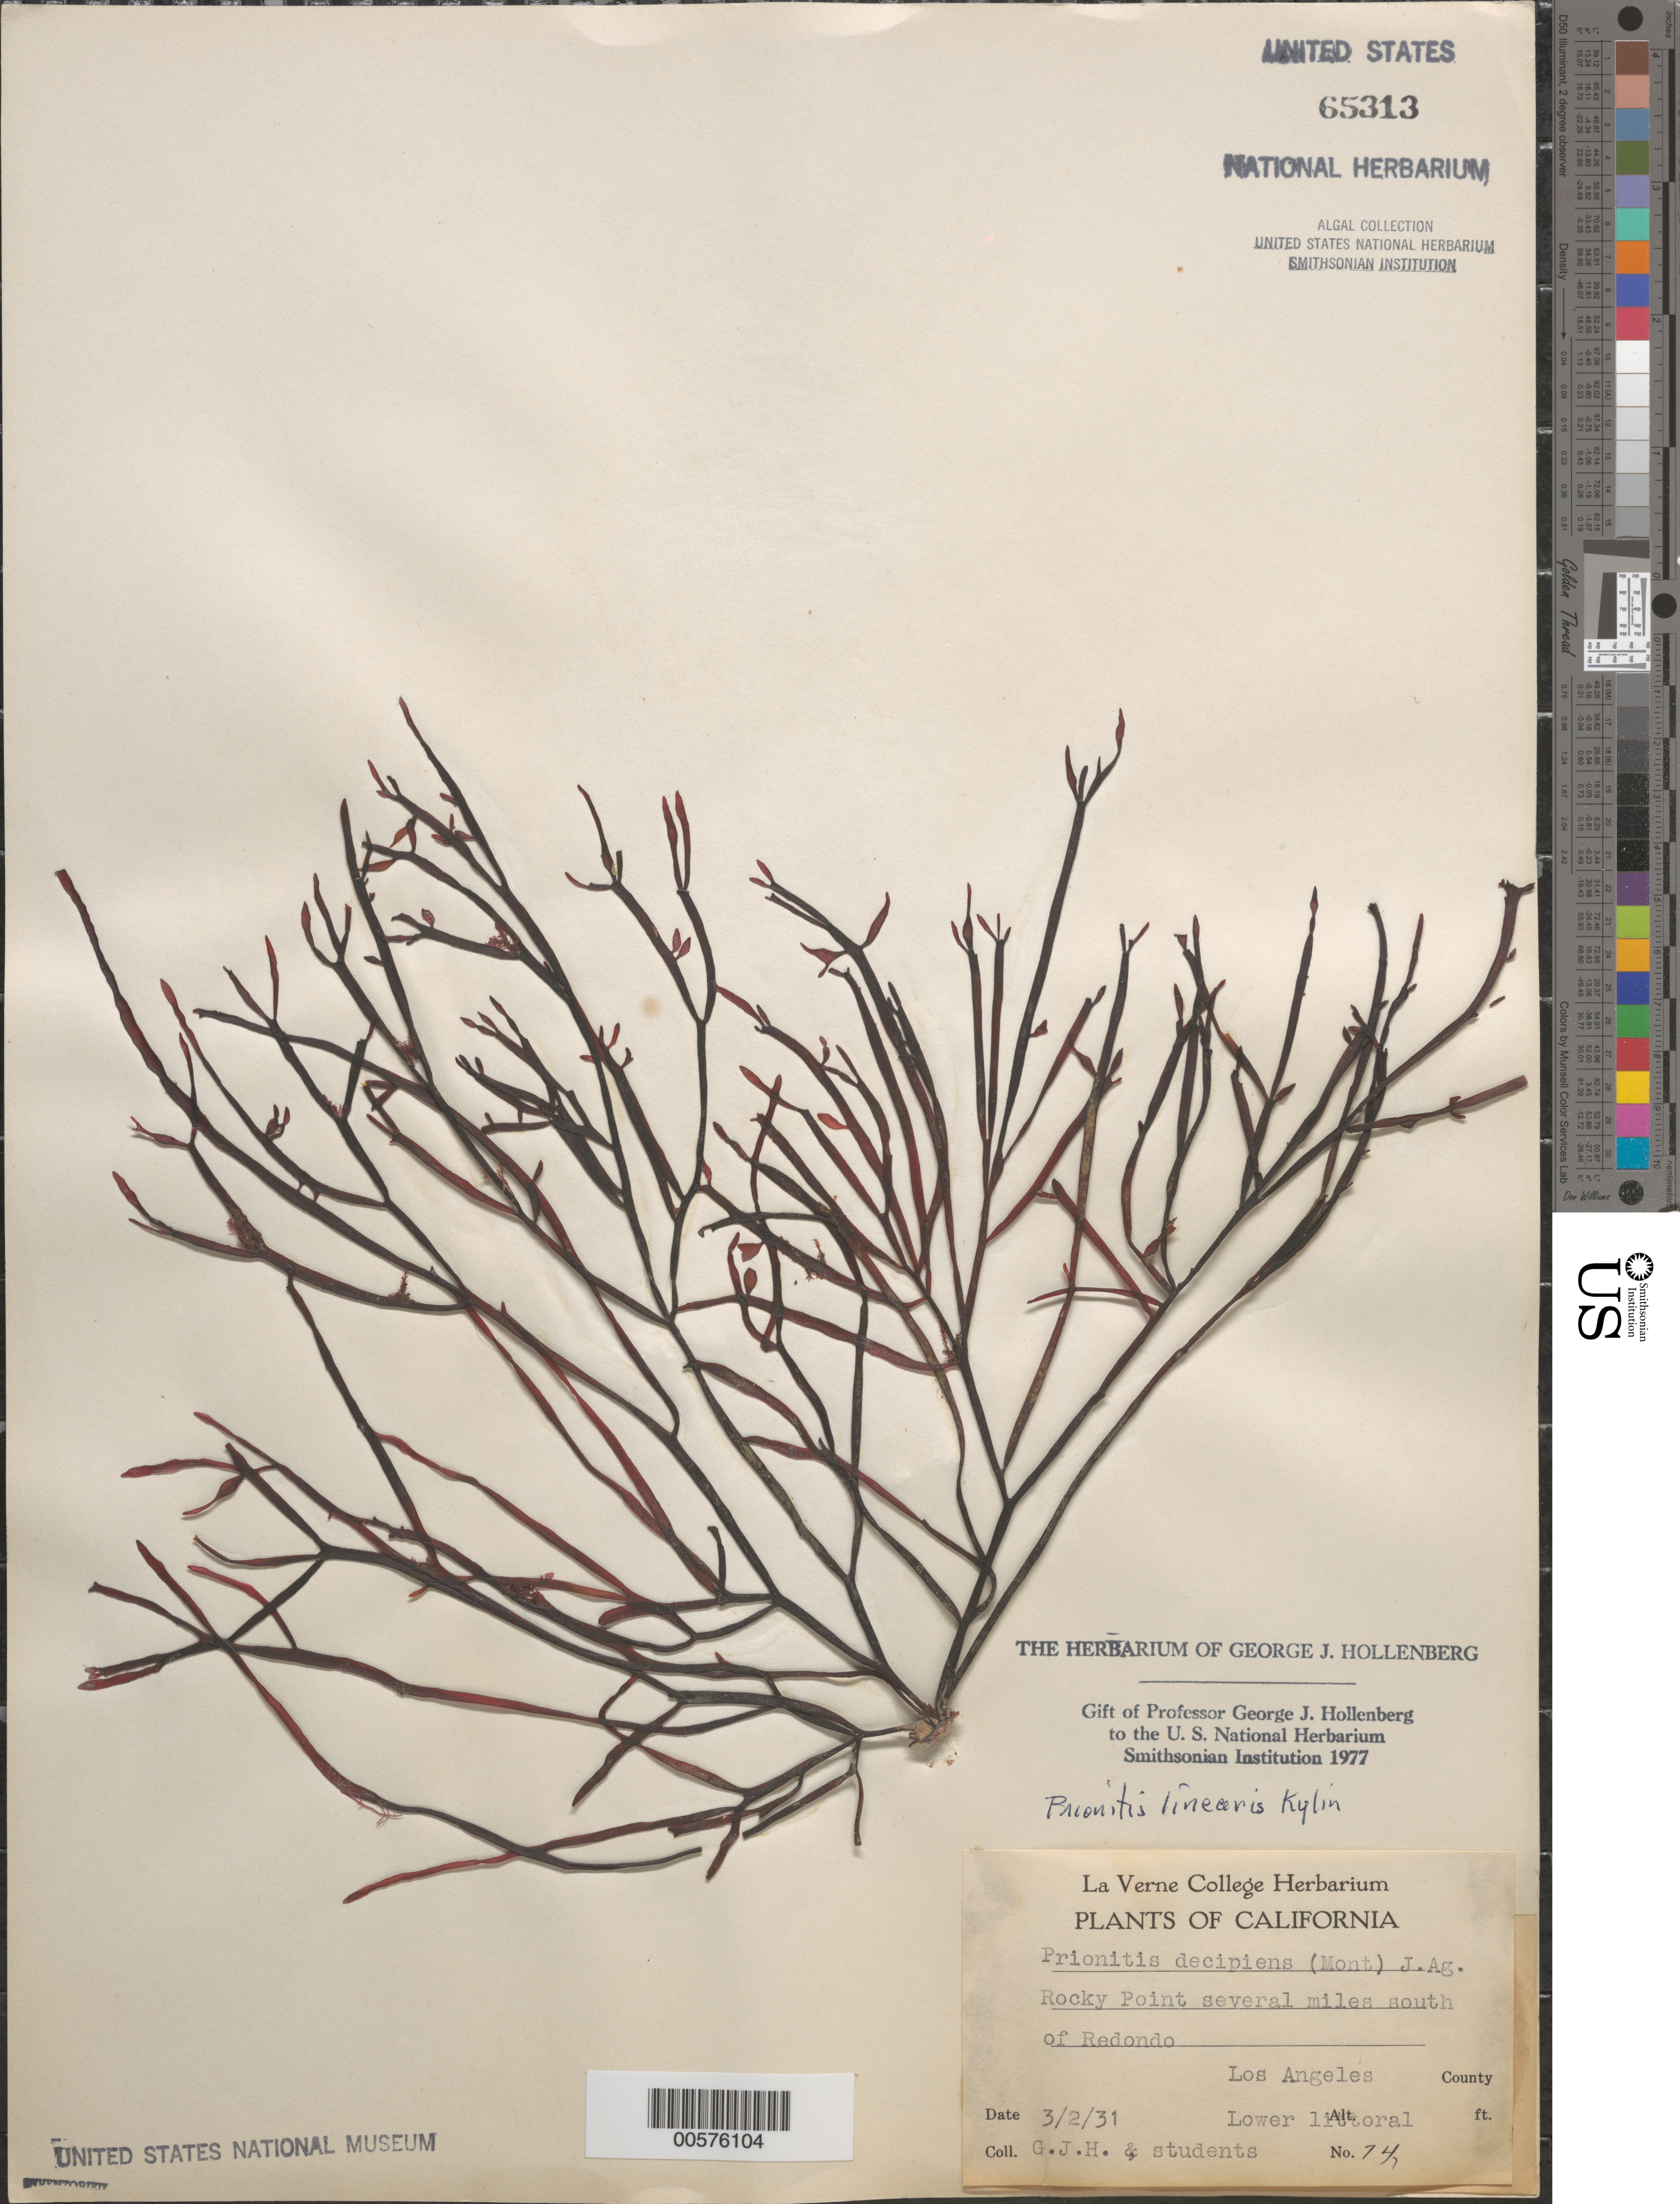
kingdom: Plantae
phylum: Rhodophyta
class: Florideophyceae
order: Cryptonemiales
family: Cryptonemiaceae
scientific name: Prionitis linearis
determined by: Hollenberg, George J.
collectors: G. Hollenberg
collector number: GJH 74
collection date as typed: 02 Mar 1931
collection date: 1931-03-02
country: United States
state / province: California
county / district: Los Angeles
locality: Rocky point several miles south of Redondo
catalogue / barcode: US 65313